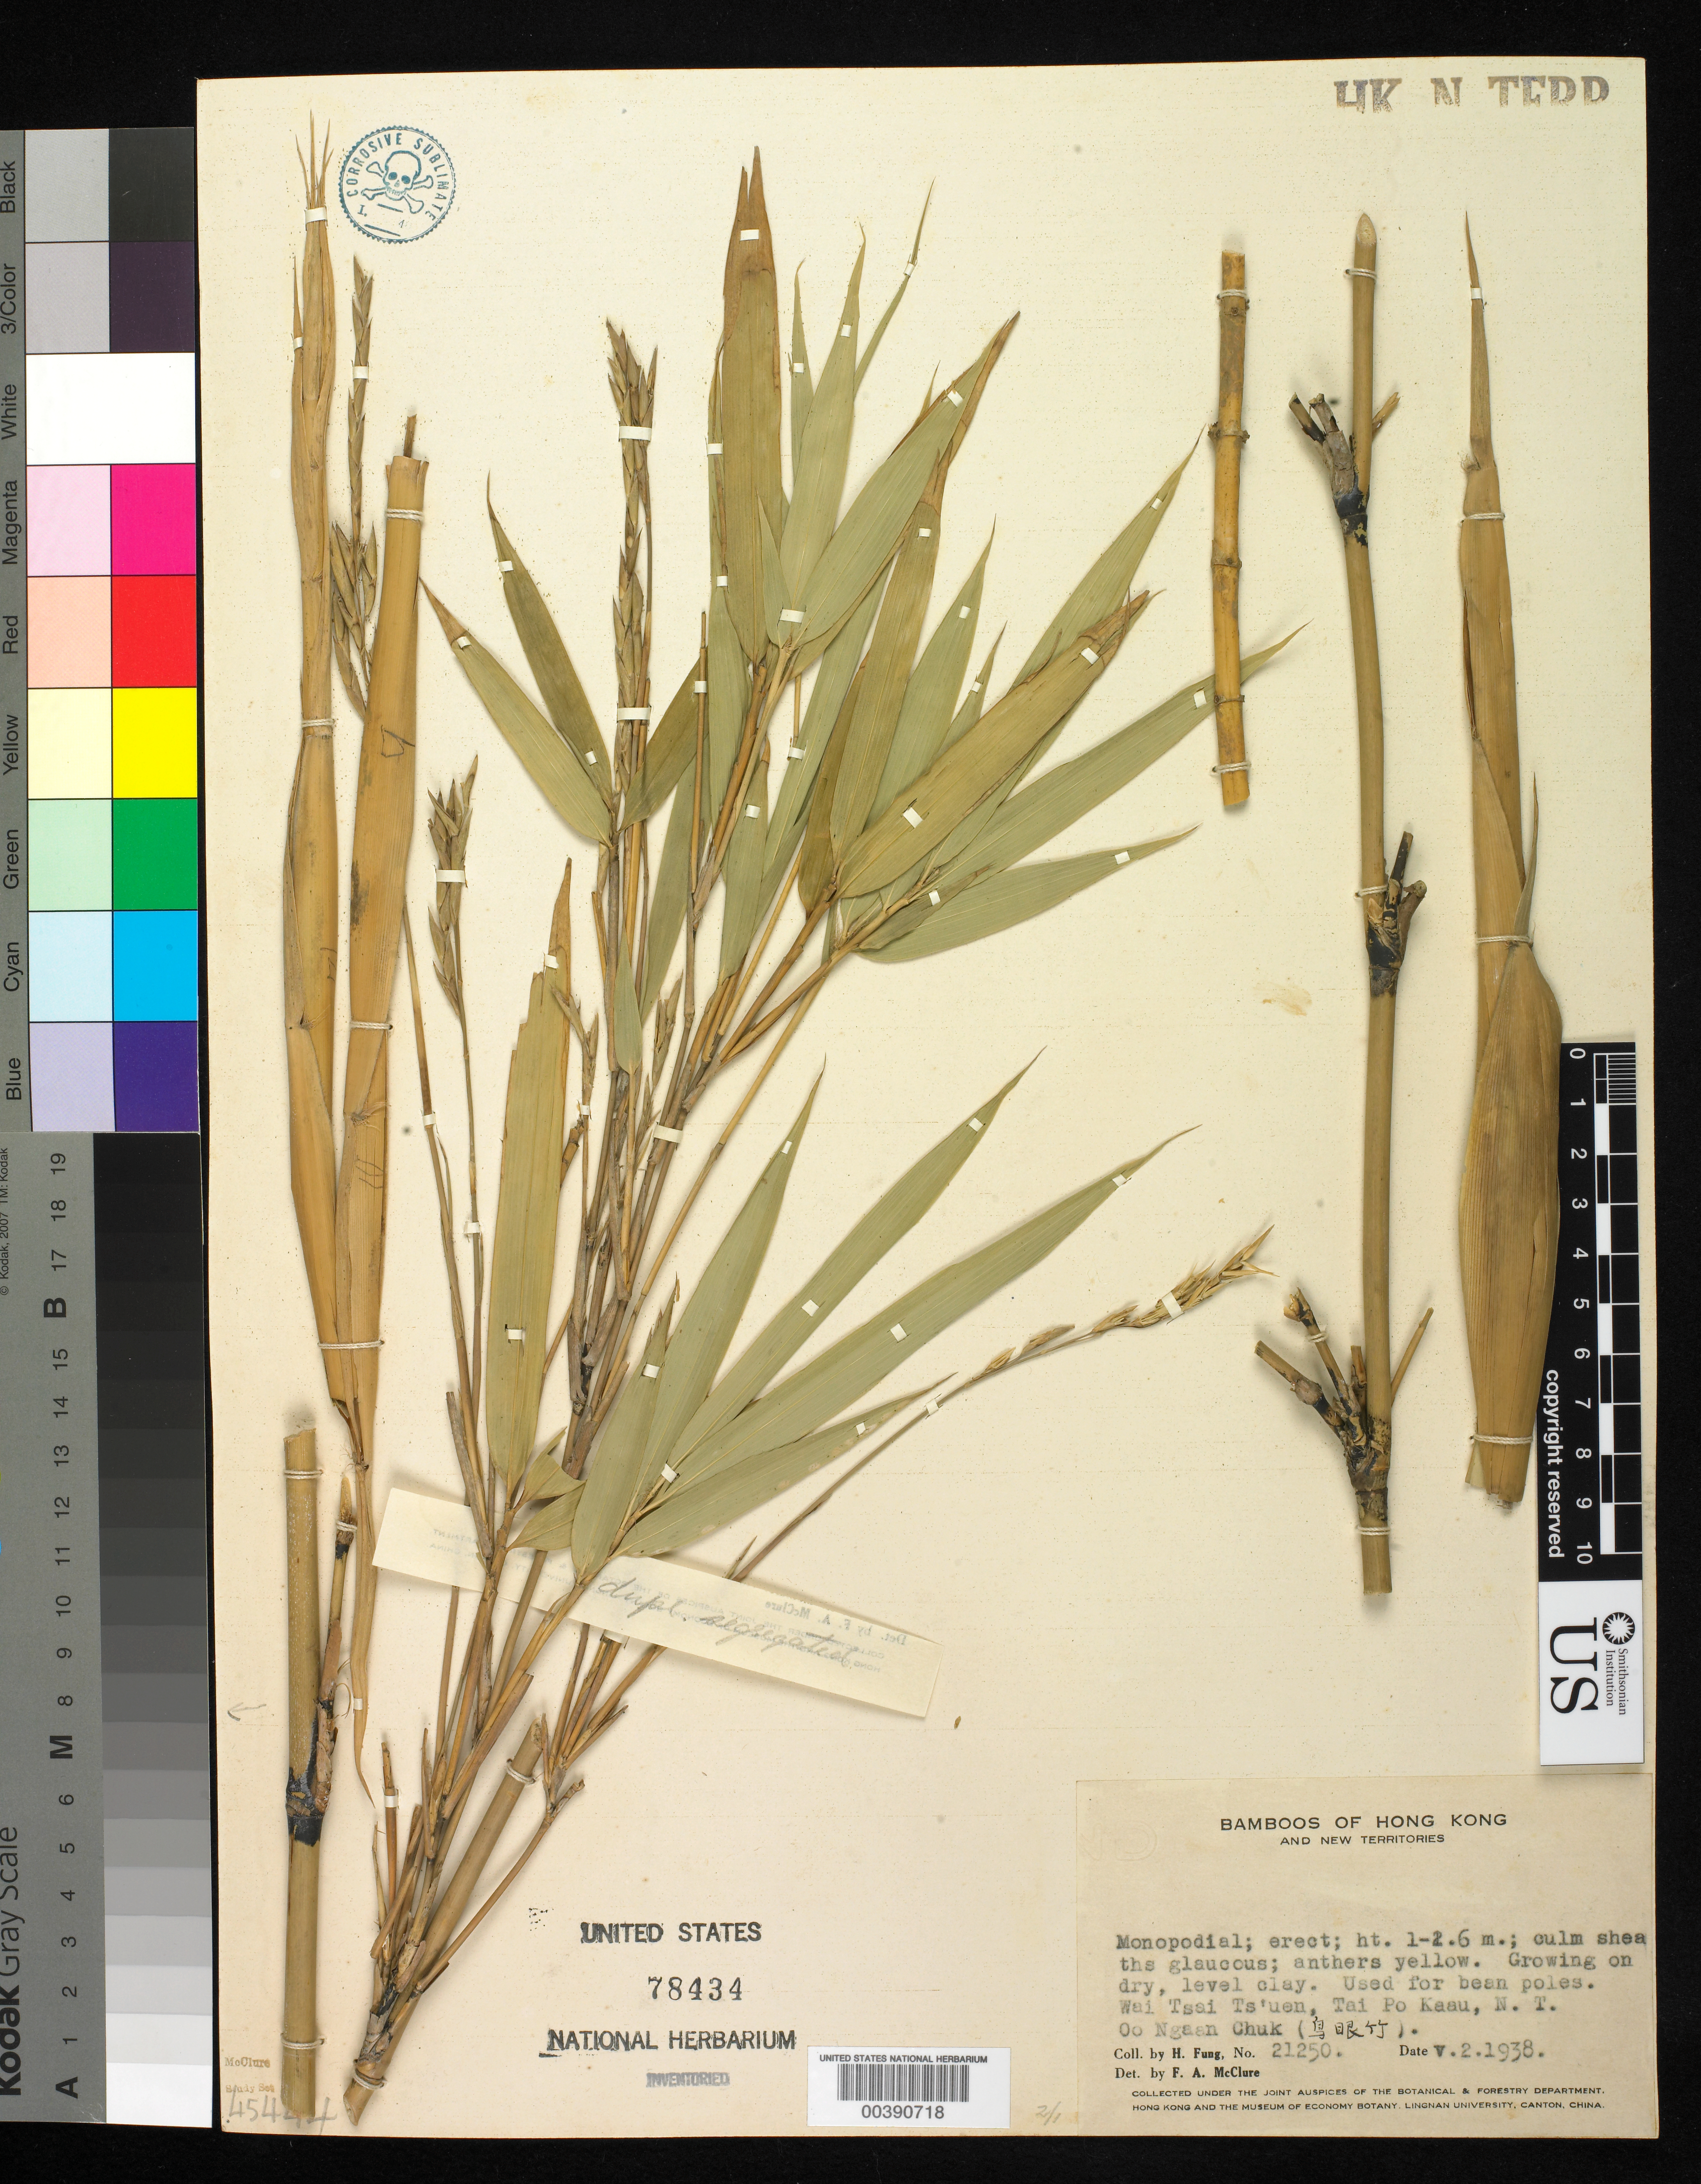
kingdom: Plantae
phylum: Tracheophyta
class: Liliopsida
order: Poales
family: Poaceae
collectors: H. L. Fung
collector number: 21250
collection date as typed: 02 May 1938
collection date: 1938-05-02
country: China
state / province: Hong Kong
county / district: New Territories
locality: Tai po kaau, wai tsai ts'uen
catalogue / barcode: US 78434